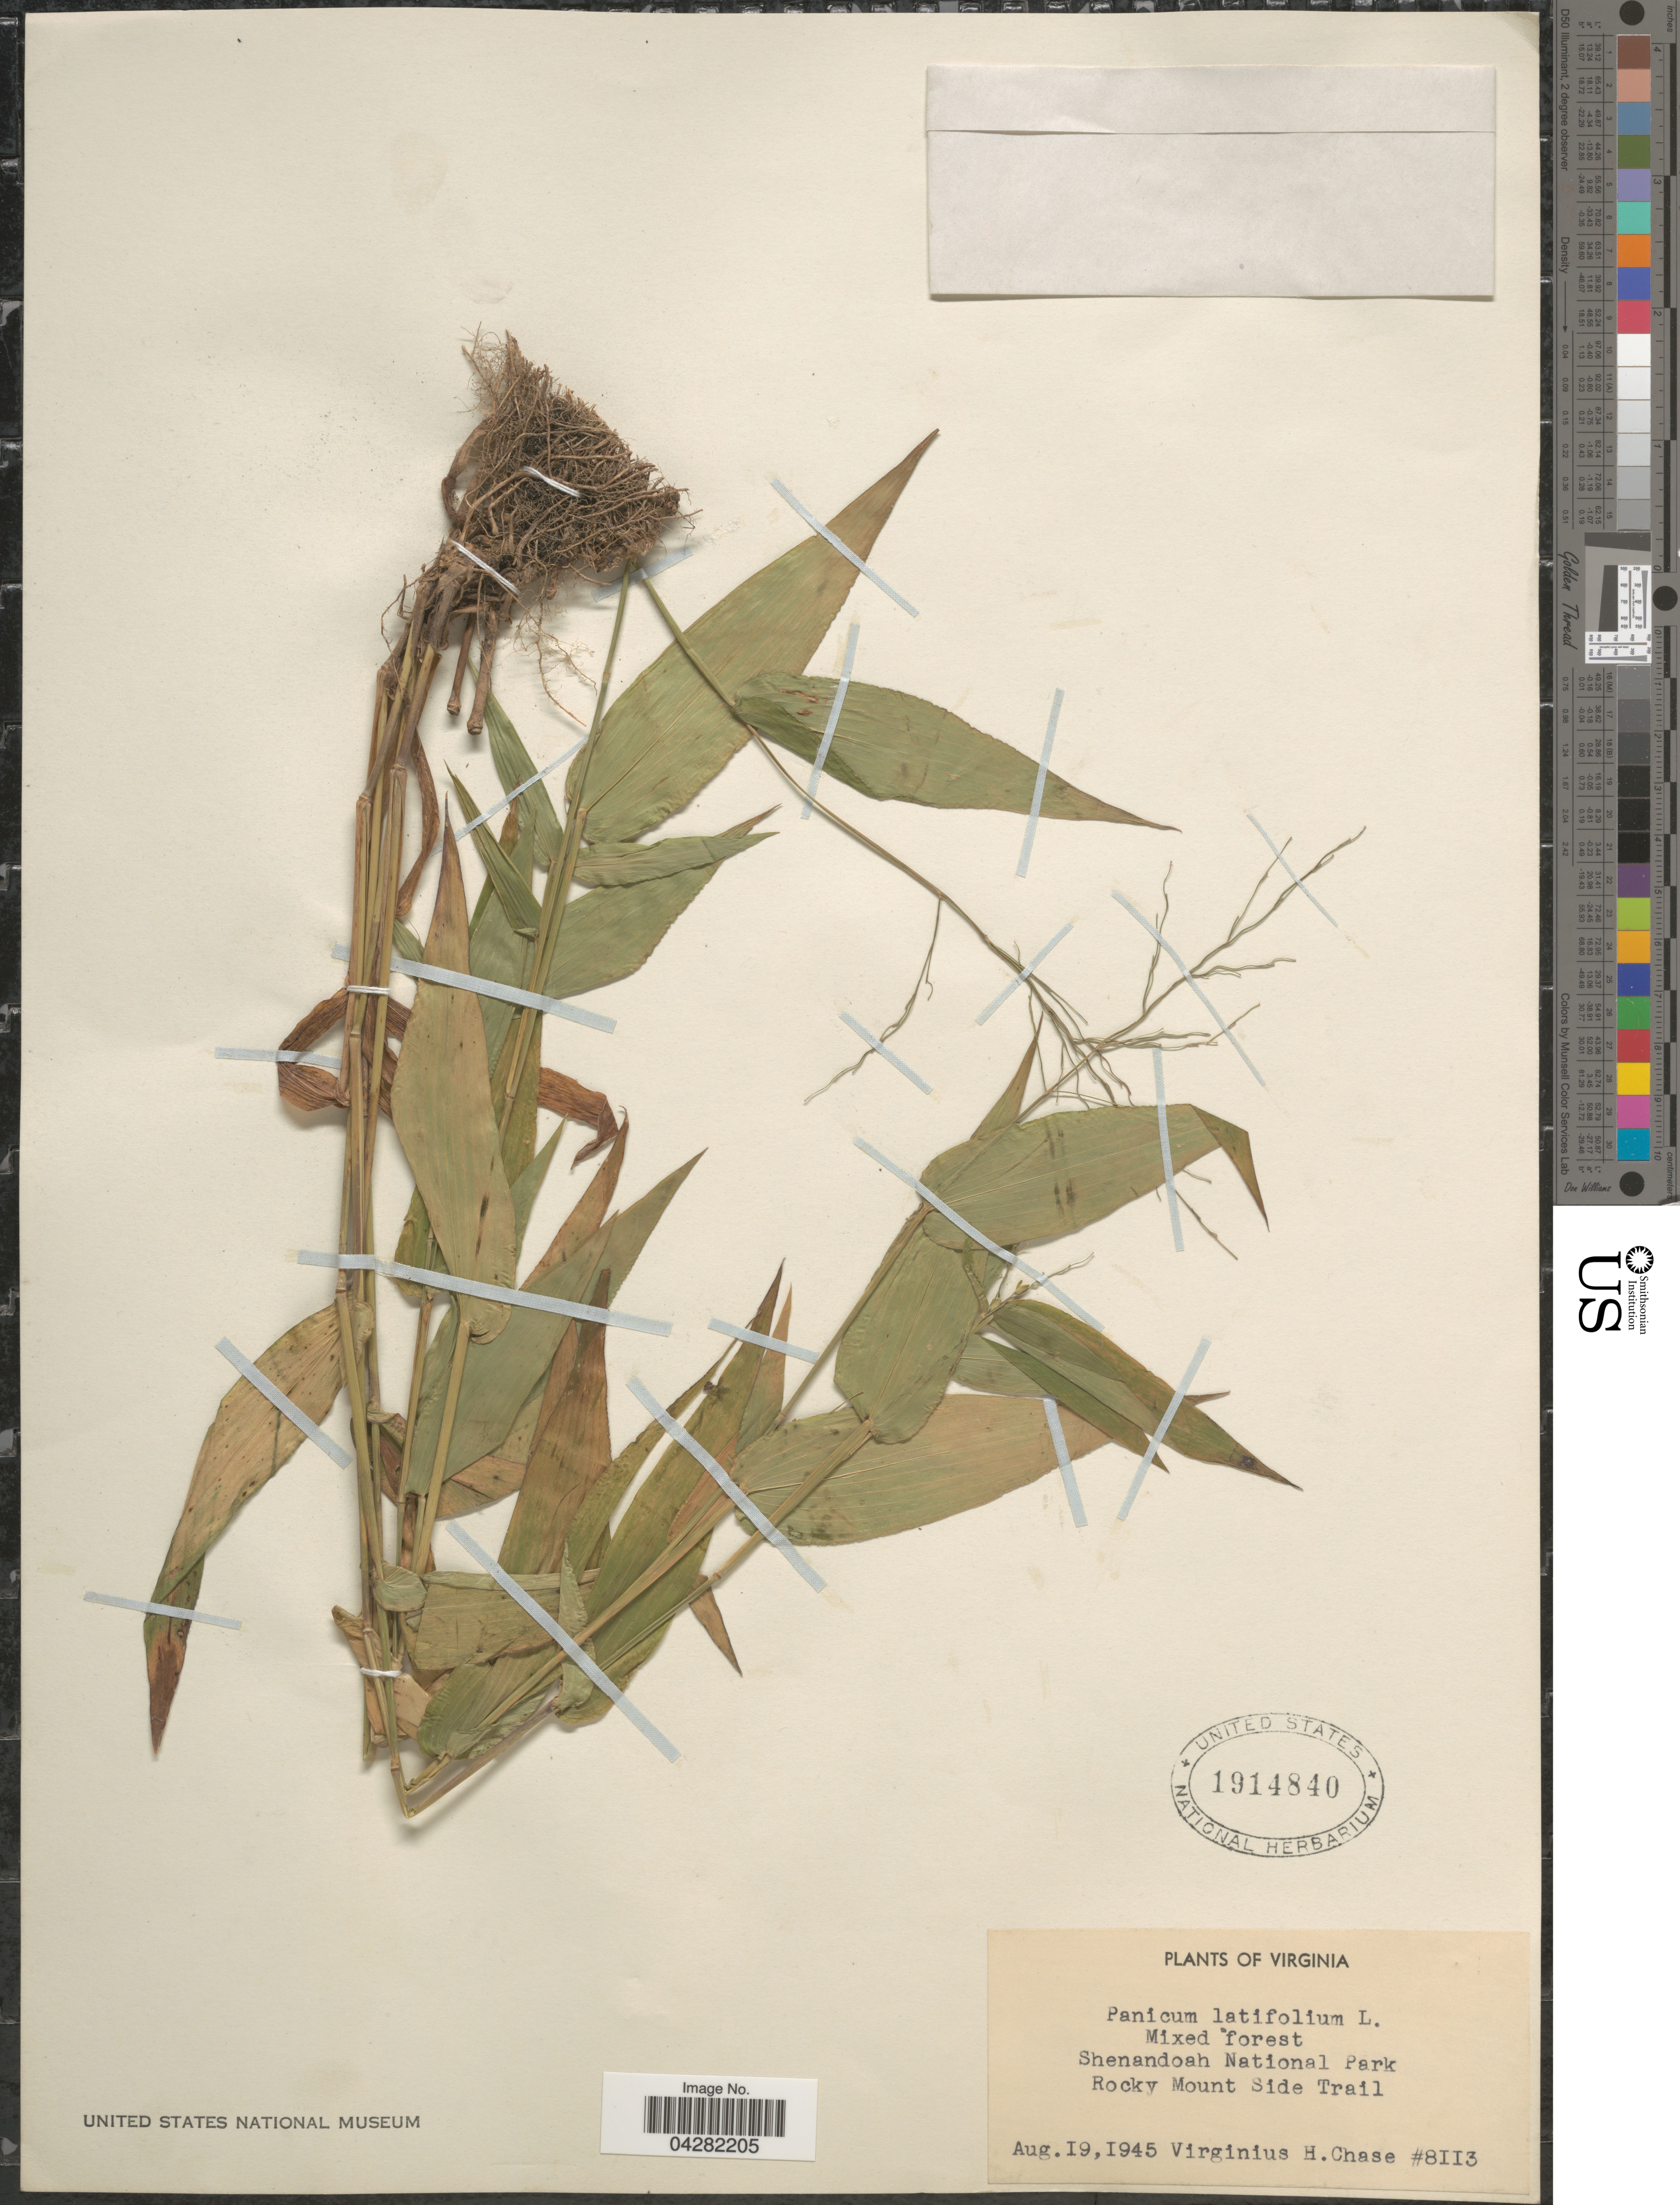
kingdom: Plantae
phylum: Tracheophyta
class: Liliopsida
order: Poales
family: Poaceae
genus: Dichanthelium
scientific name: Dichanthelium latifolium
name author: (L.) Harvill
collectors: V. H. Chase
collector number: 8113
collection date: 1945-08-19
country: United States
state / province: Virginia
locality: Mixed forest. Shenandoah National Park. Rocky Mount Side Trail.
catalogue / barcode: US 1914840